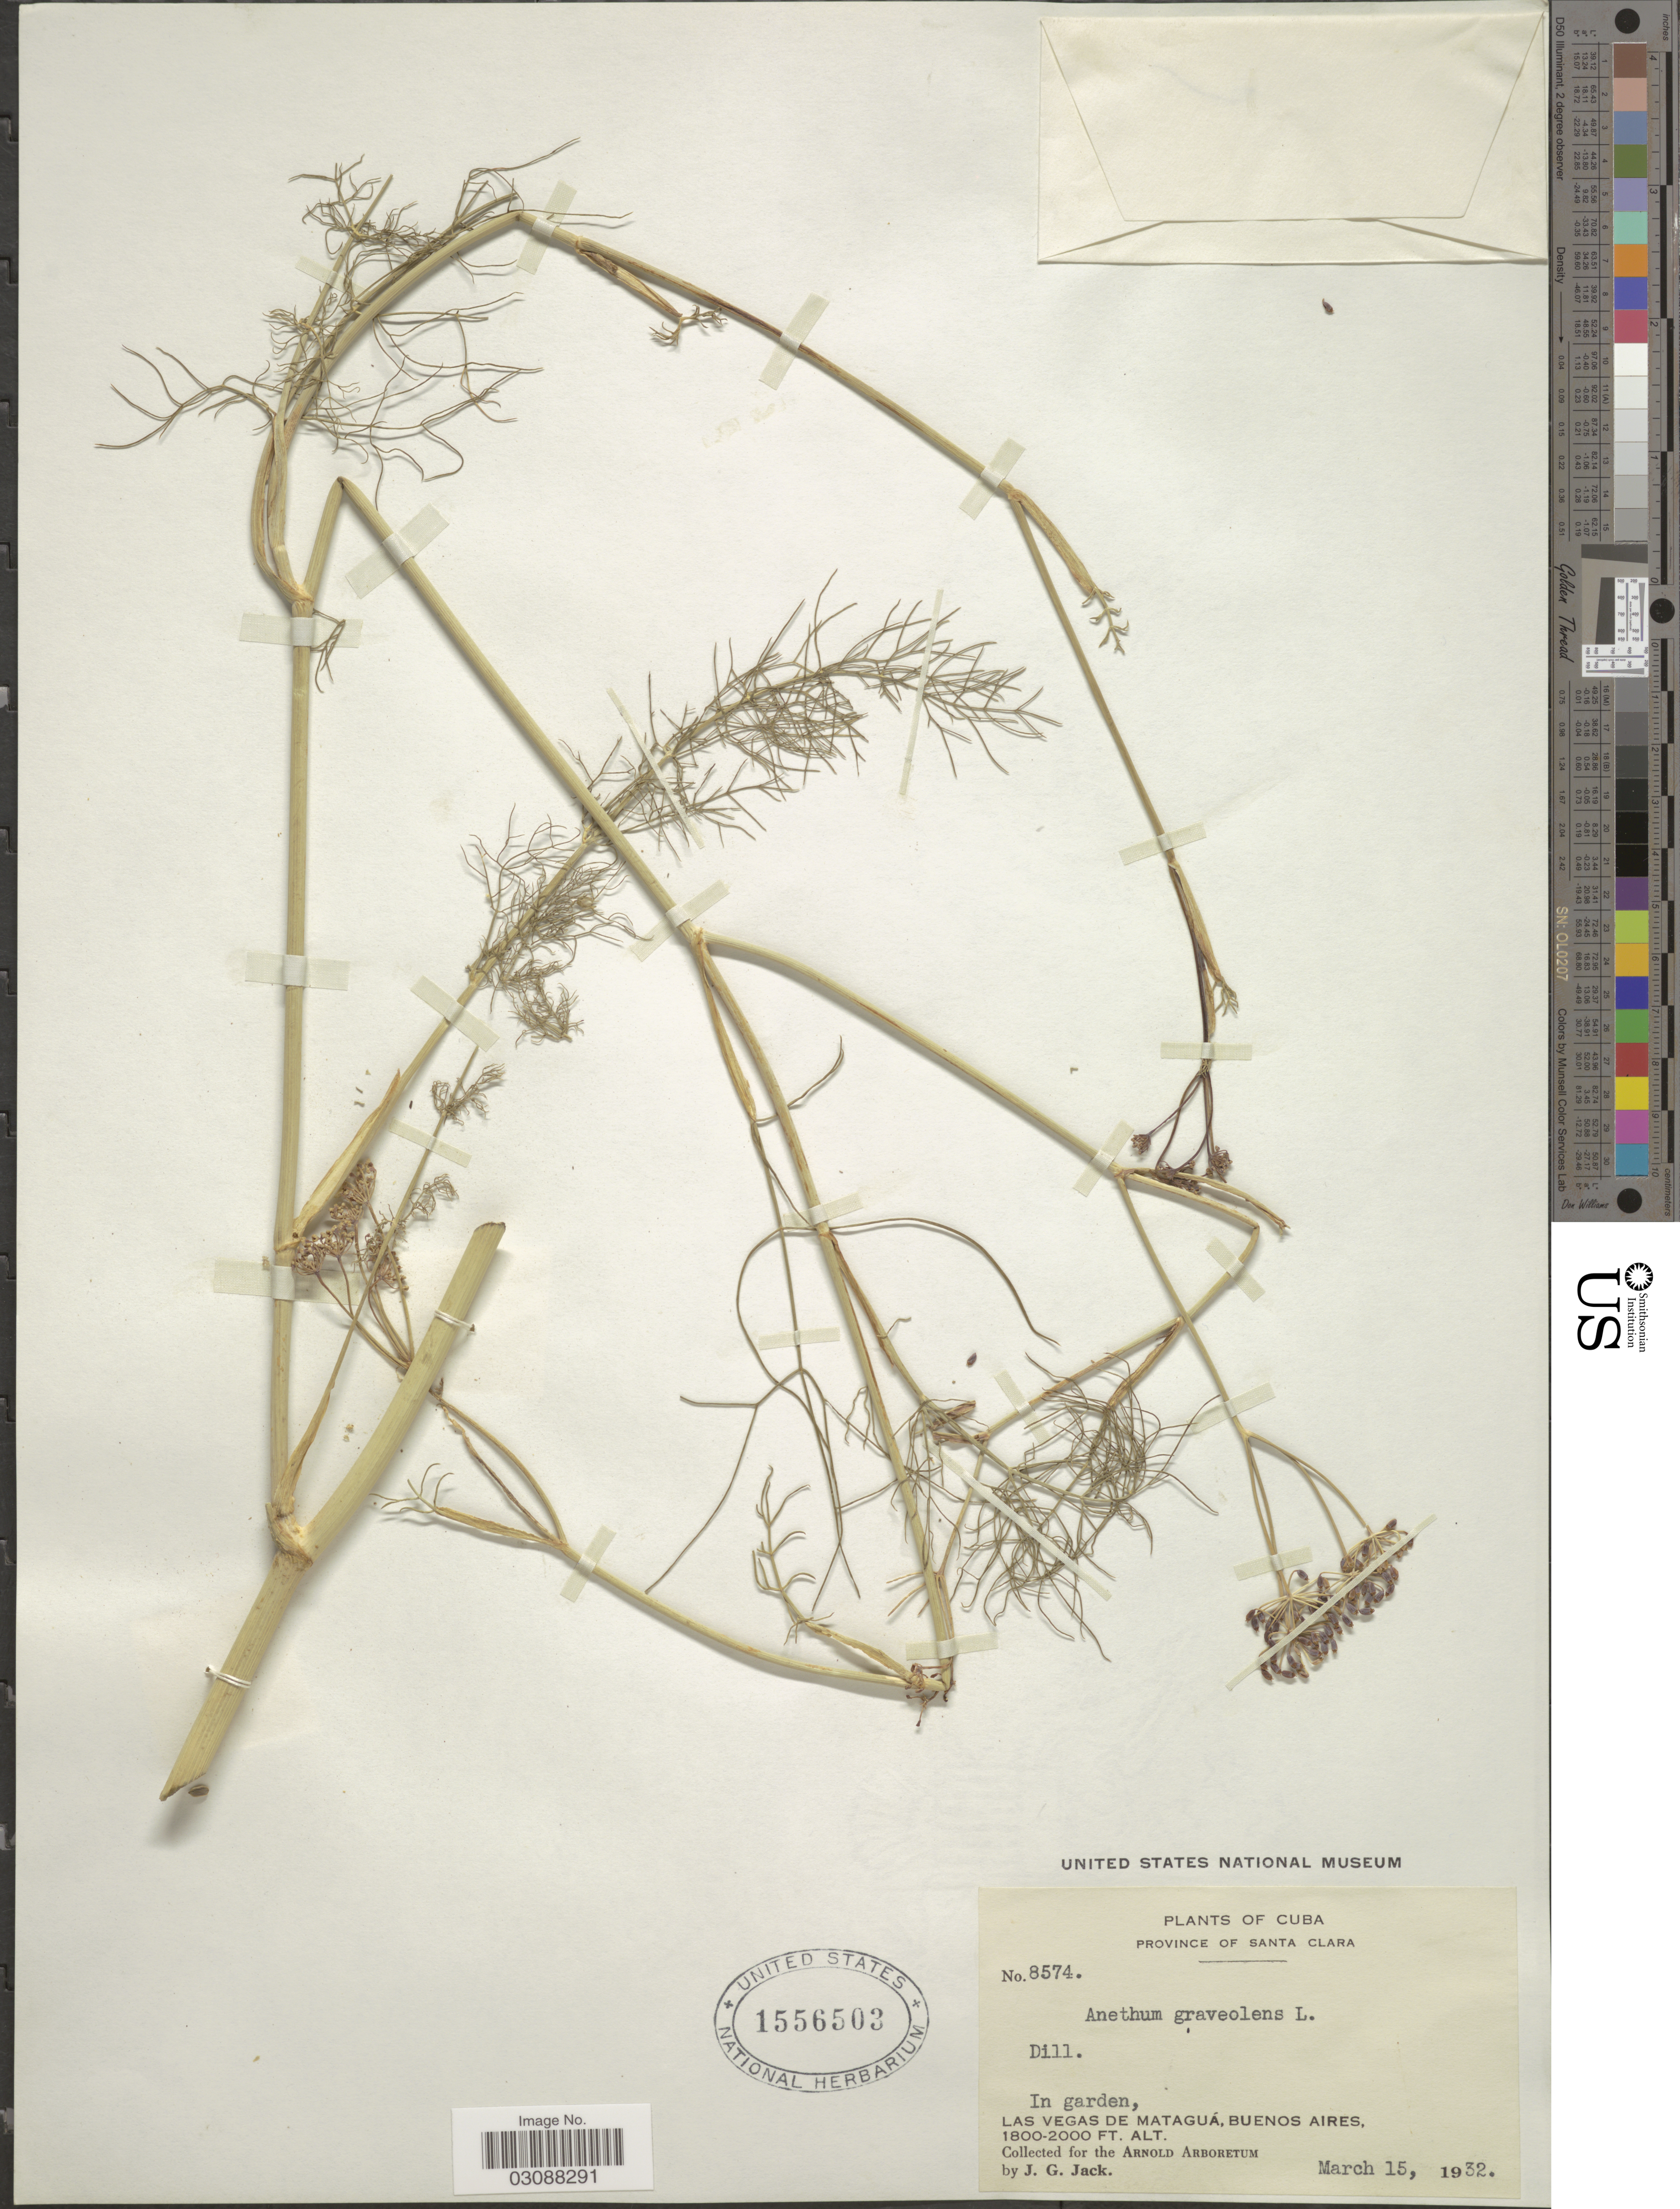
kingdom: Plantae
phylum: Tracheophyta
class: Magnoliopsida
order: Apiales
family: Apiaceae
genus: Anethum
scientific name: Anethum graveolens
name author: L.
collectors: J. G. Jack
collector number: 8574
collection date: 1932-03-15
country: Cuba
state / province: Las Villas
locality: Province of Santa Clara. In garden, Las Vegas de Mataguá, Buenos Aires.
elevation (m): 549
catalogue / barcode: US 1556503